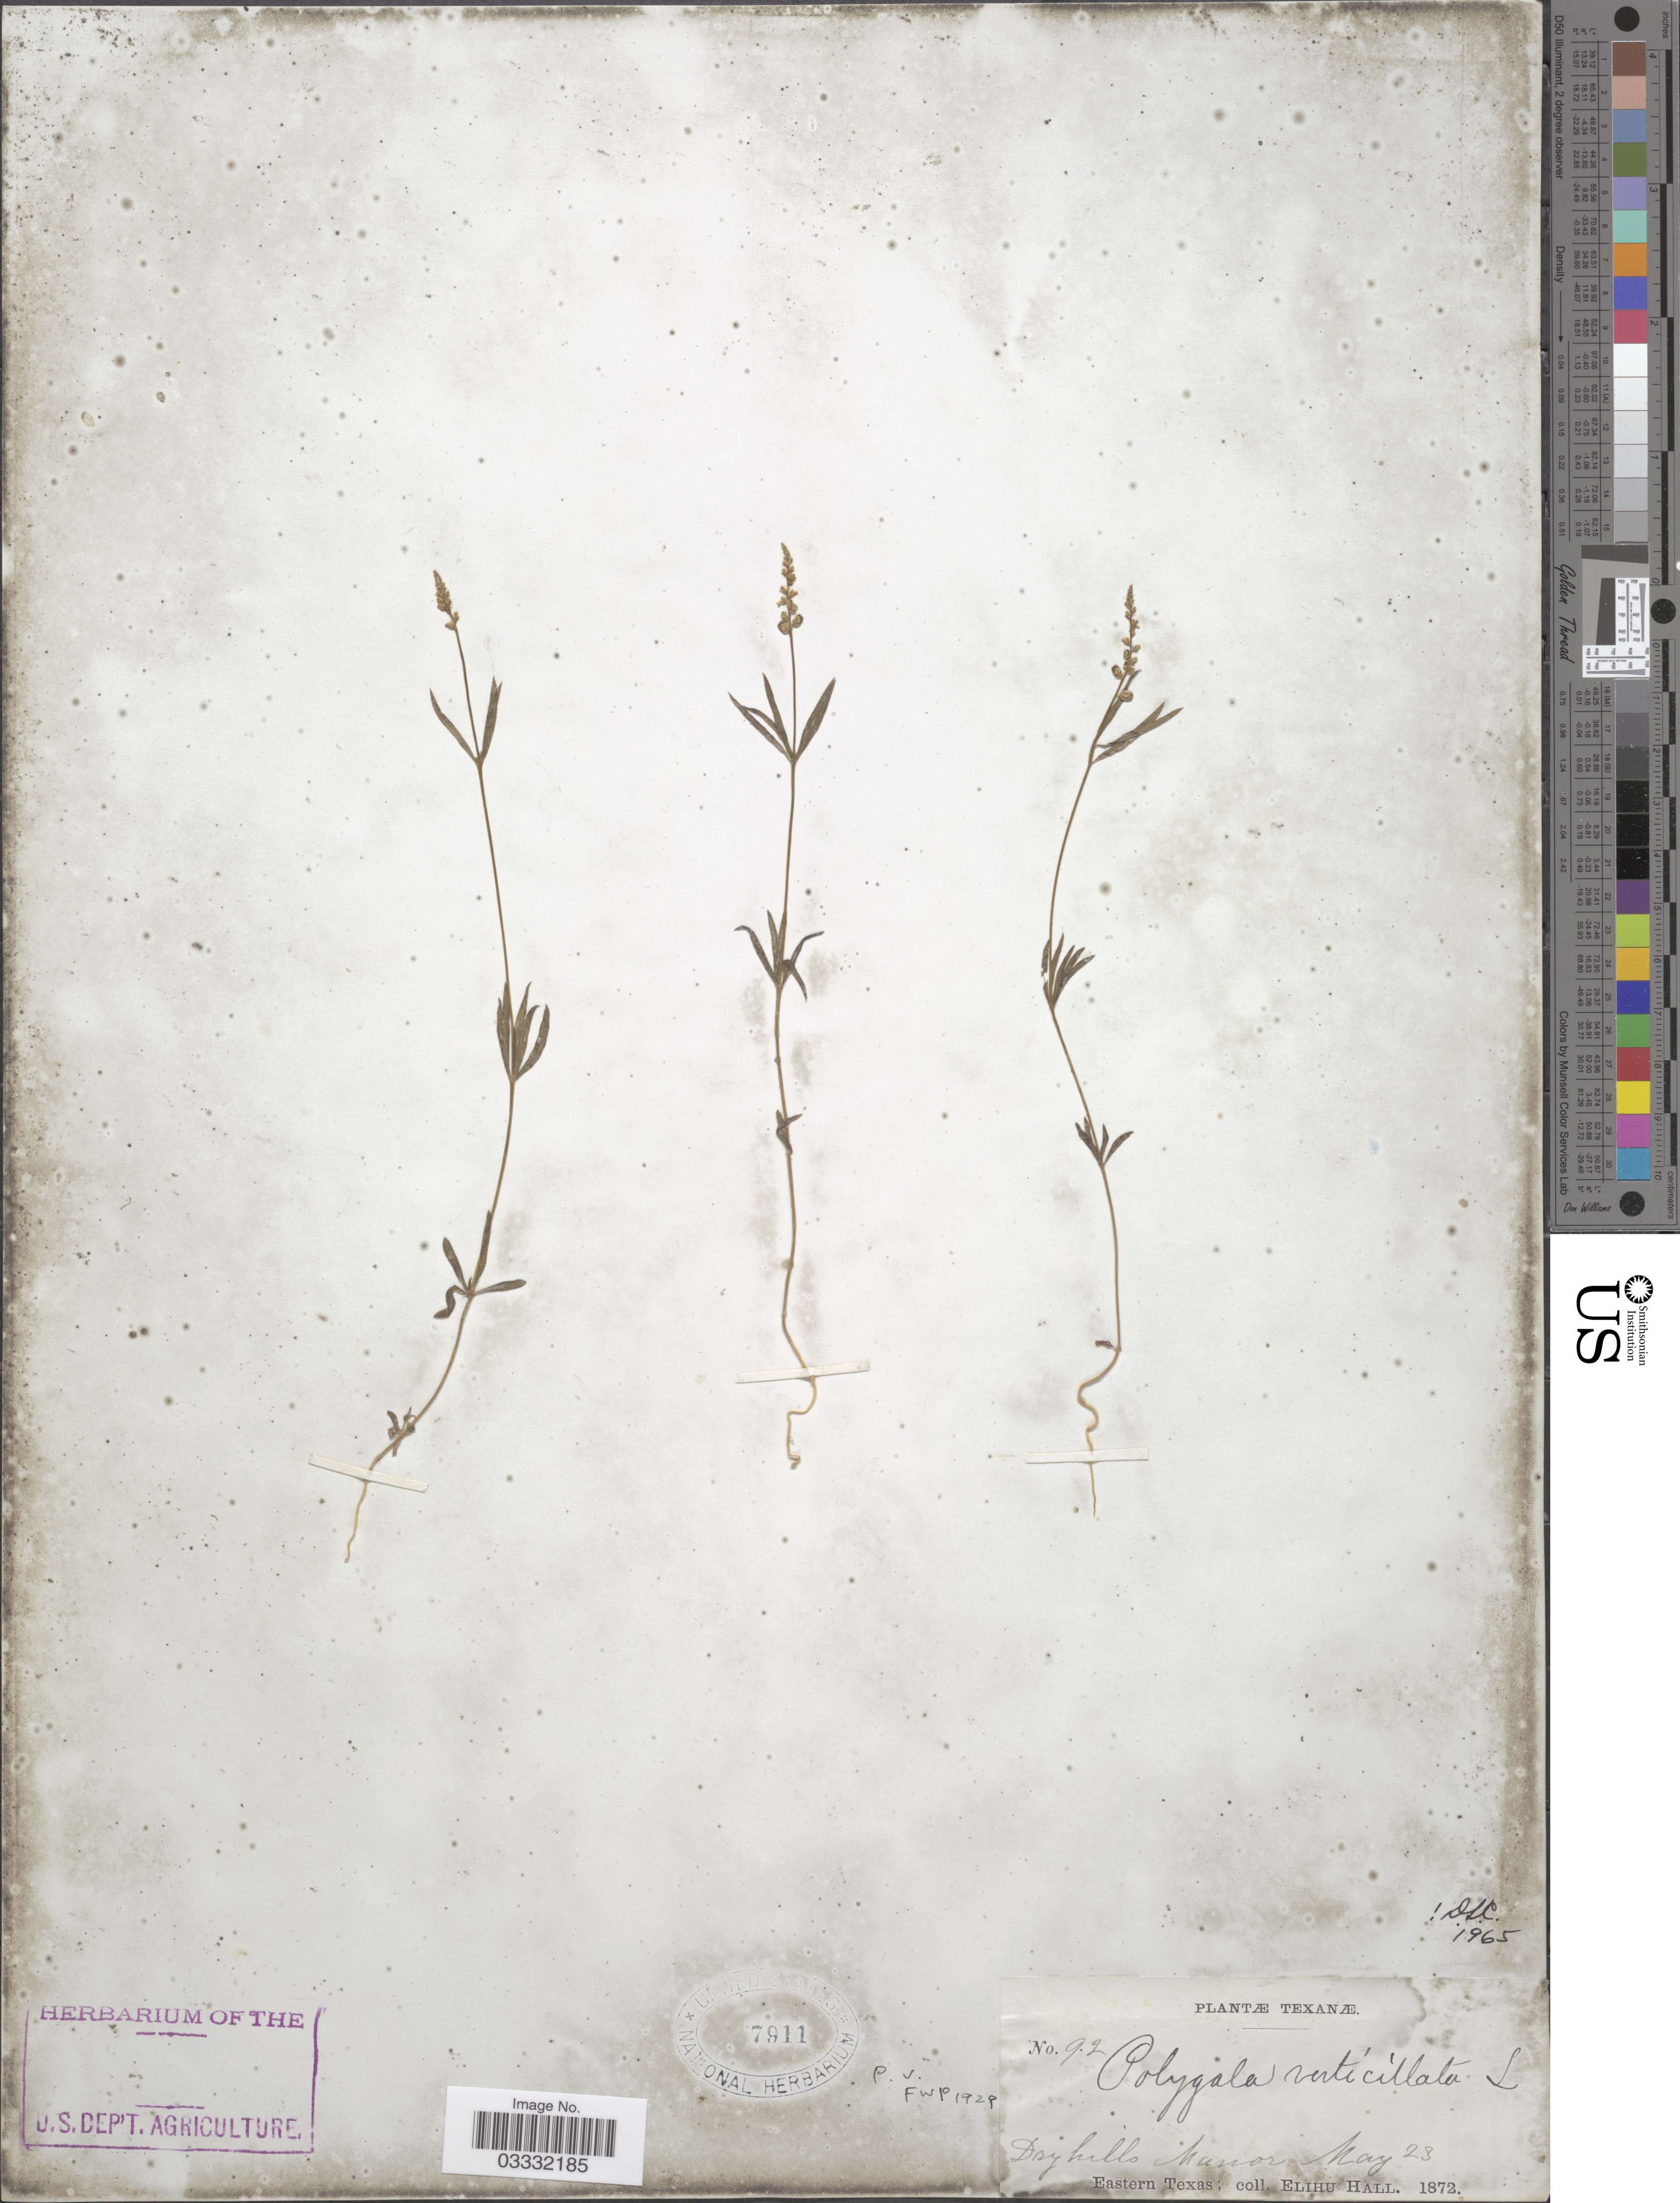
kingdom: Plantae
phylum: Tracheophyta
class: Magnoliopsida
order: Fabales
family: Polygalaceae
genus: Polygala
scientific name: Polygala verticillata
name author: L.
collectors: E. Hall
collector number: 92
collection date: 1872-05-23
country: United States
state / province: Texas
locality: Dry hills Manor. Eastern Texas.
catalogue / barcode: US 7911